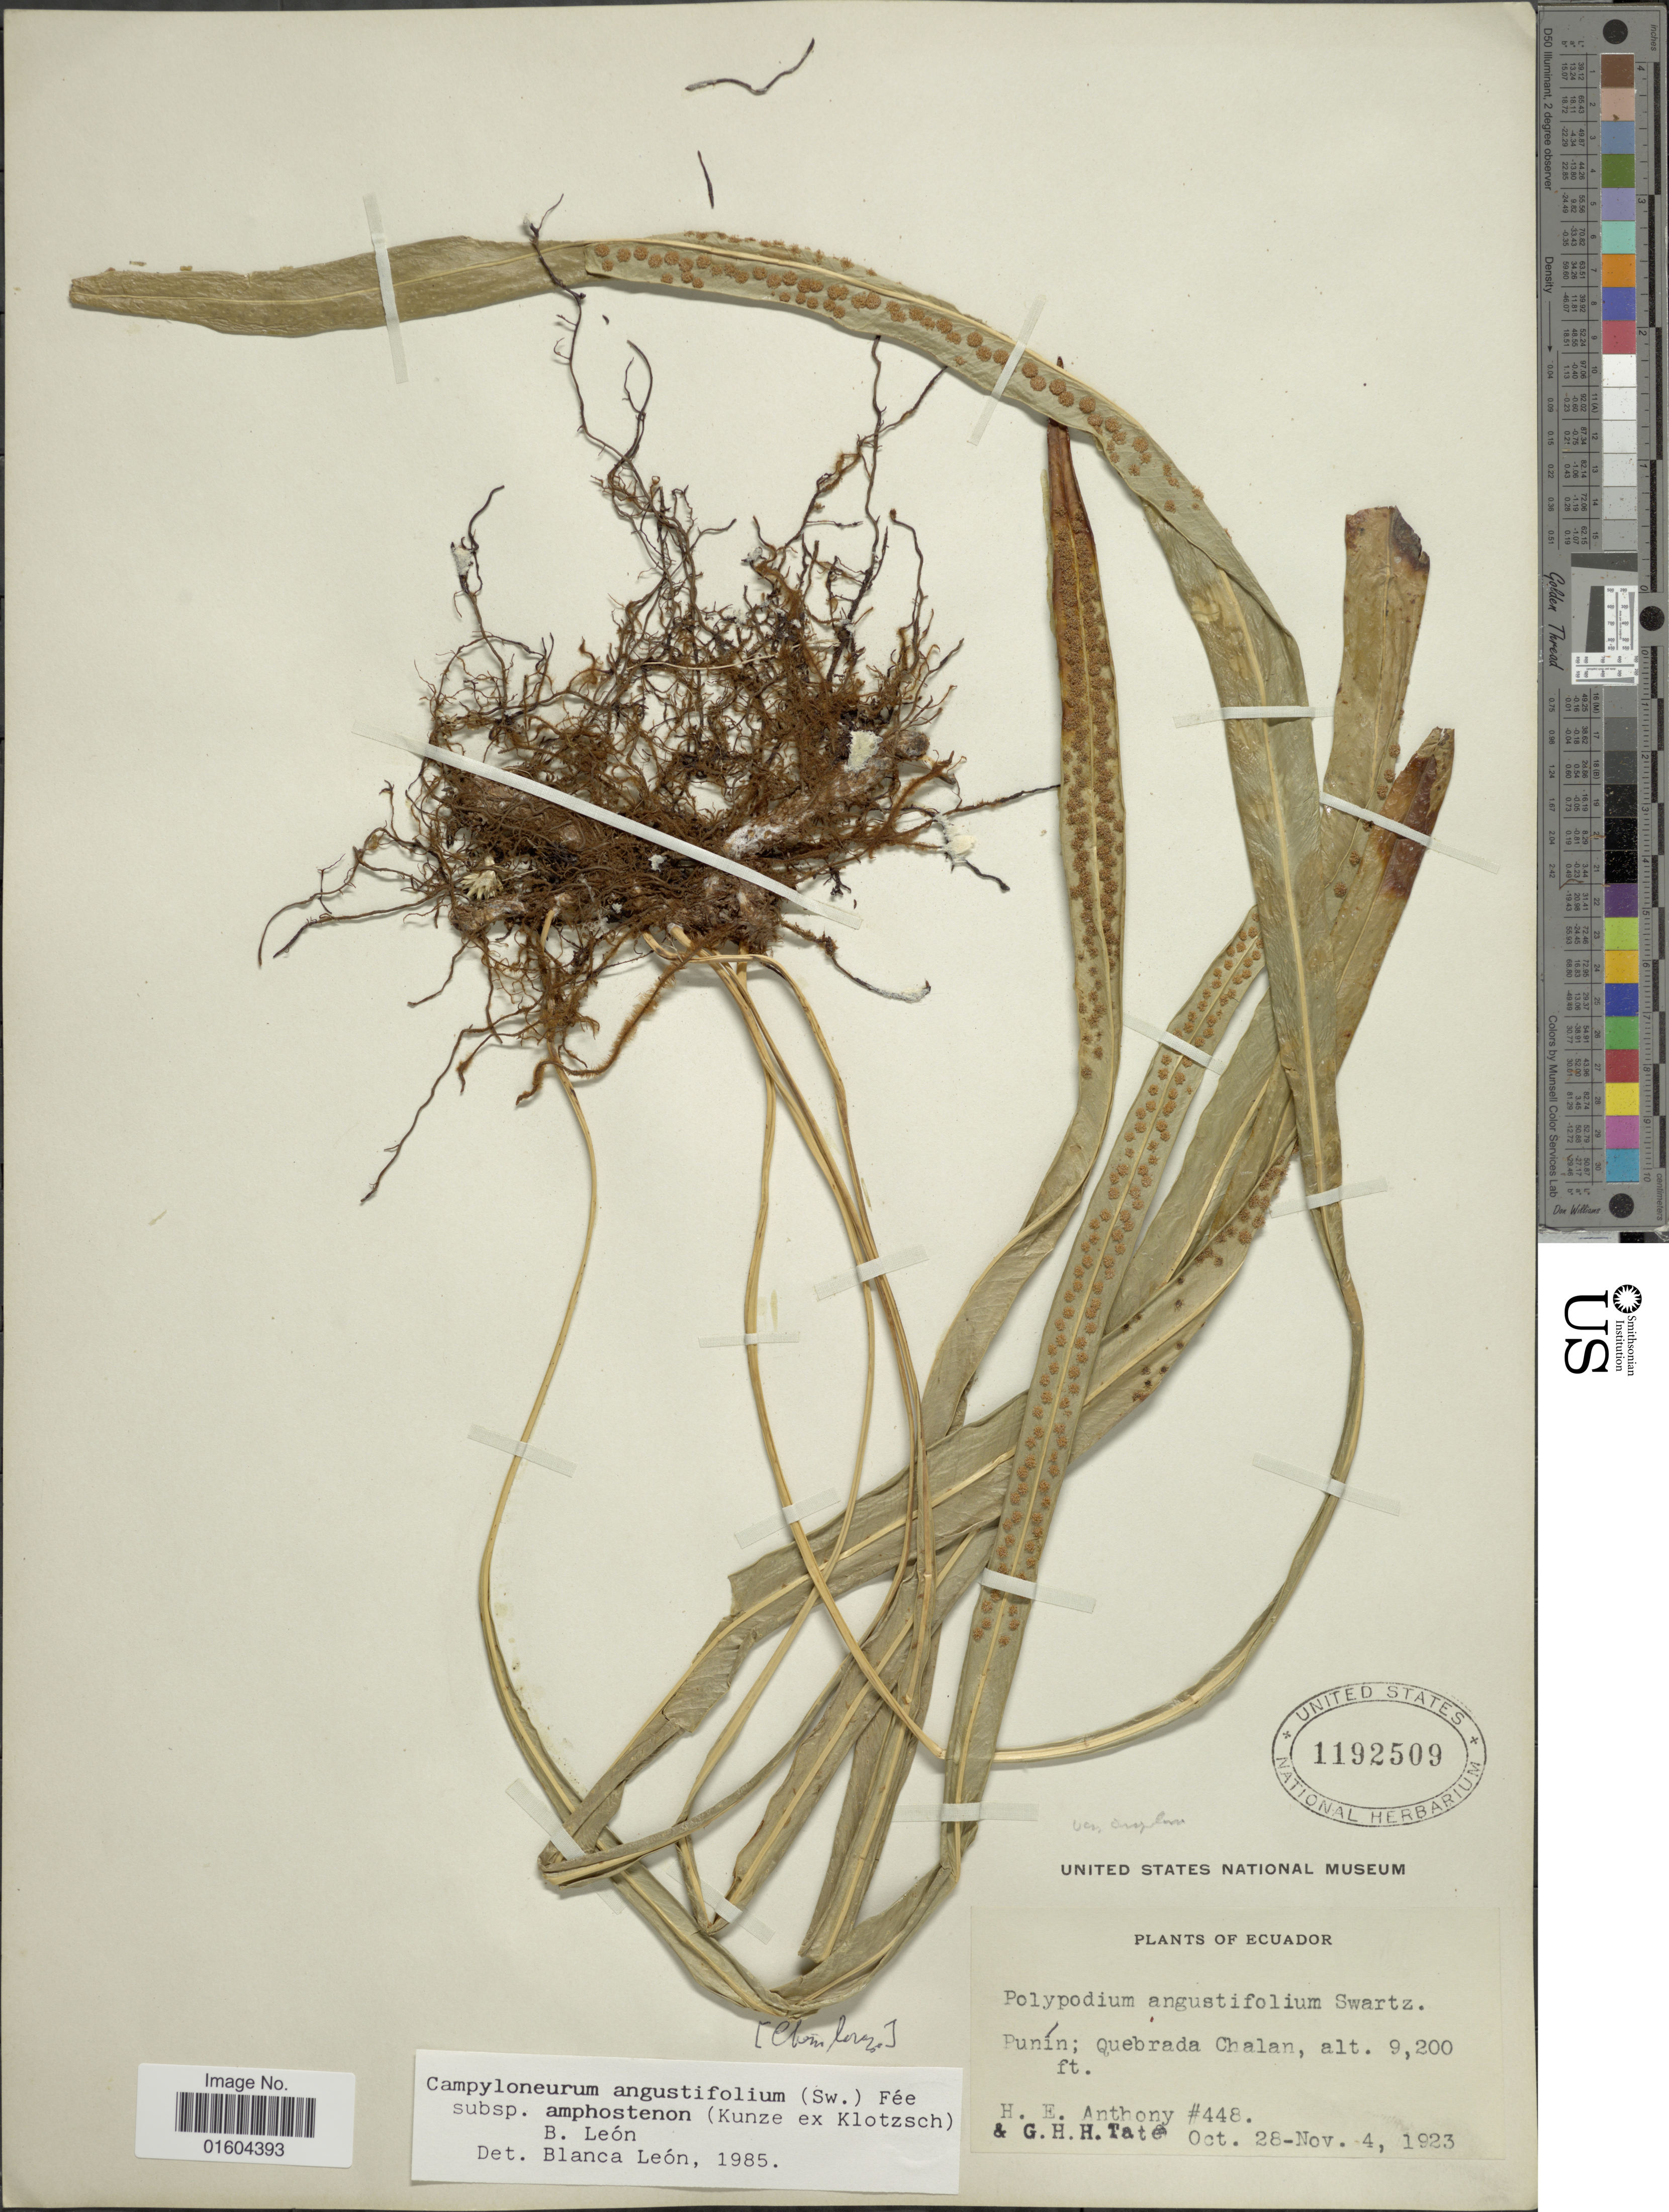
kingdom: Plantae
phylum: Tracheophyta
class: Polypodiopsida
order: Polypodiales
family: Polypodiaceae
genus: Campyloneurum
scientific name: Campyloneurum irregulare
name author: Lellinger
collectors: H. E. Anthony & G. H. H.Tate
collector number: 448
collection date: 1923-10-28/1923-11-04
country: Ecuador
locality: Ecuador. Punin: Quebrada Chalan.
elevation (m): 2804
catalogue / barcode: US 1192509